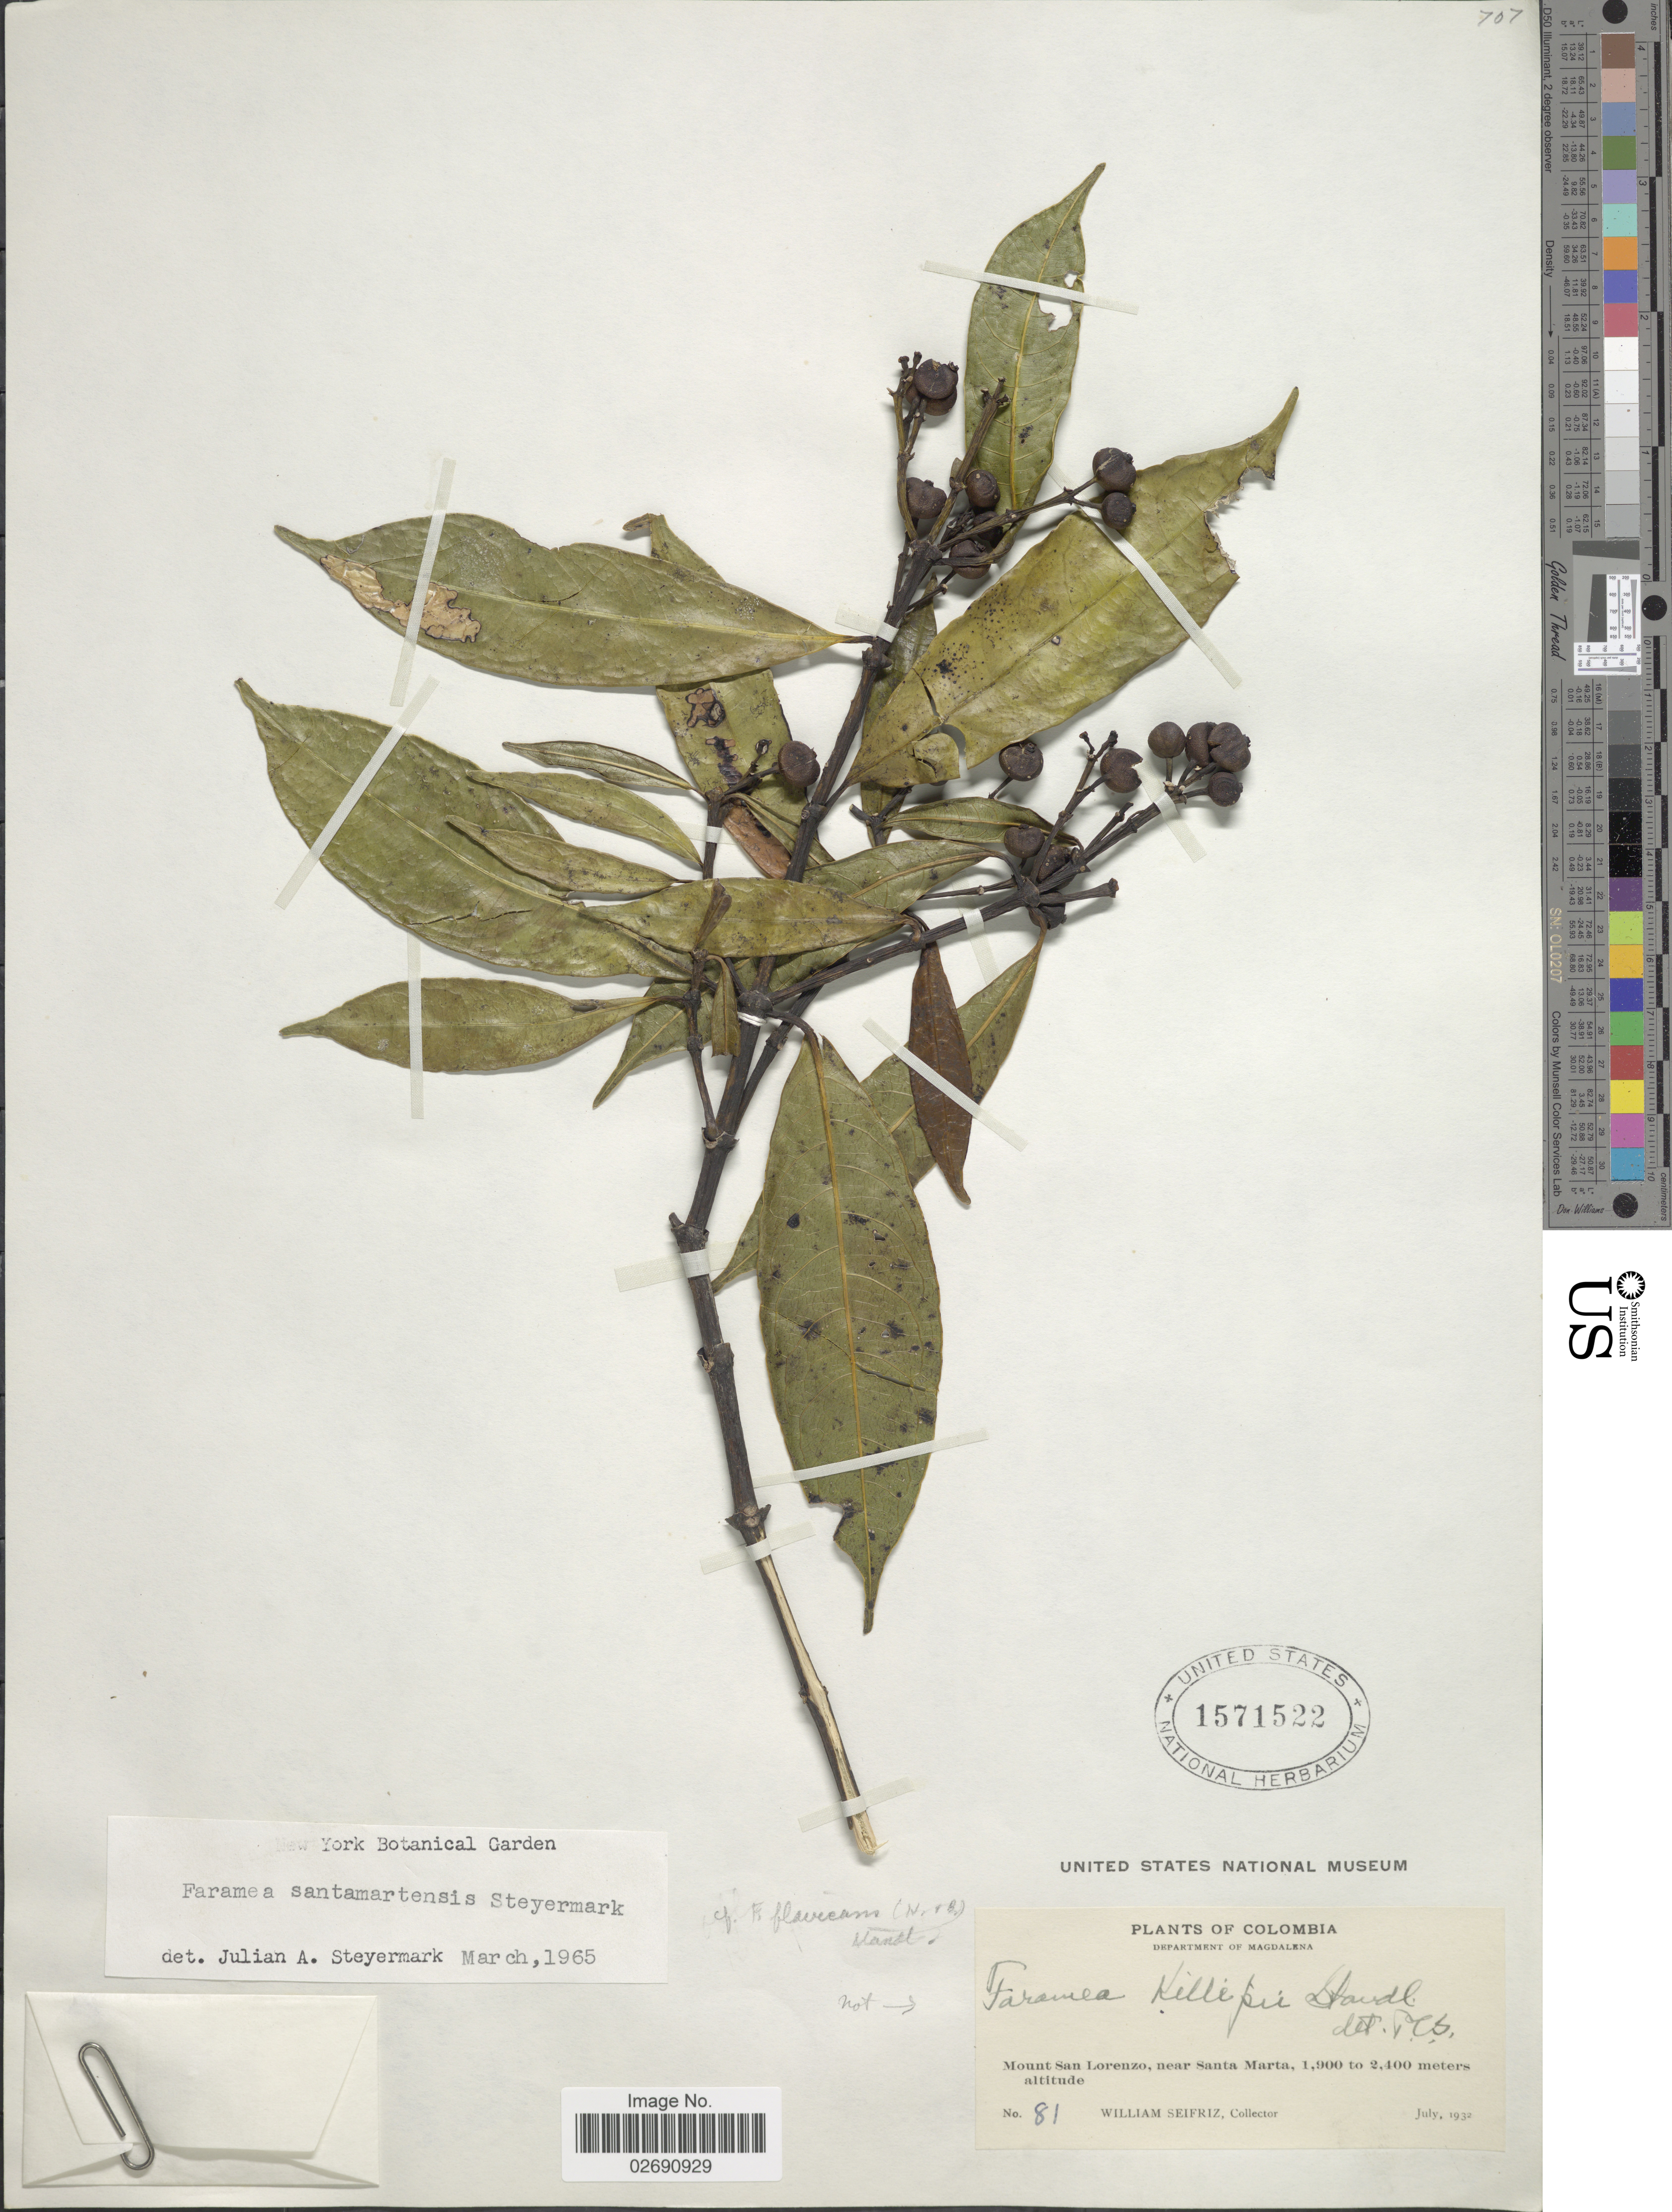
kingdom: Plantae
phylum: Tracheophyta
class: Magnoliopsida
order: Gentianales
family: Rubiaceae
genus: Faramea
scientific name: Faramea santamartensis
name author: Steyerm.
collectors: W. Seifriz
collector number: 81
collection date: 1932-07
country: Colombia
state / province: Magdalena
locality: Mount San Lorenzo, near Santa Marta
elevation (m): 1900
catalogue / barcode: US 1571522